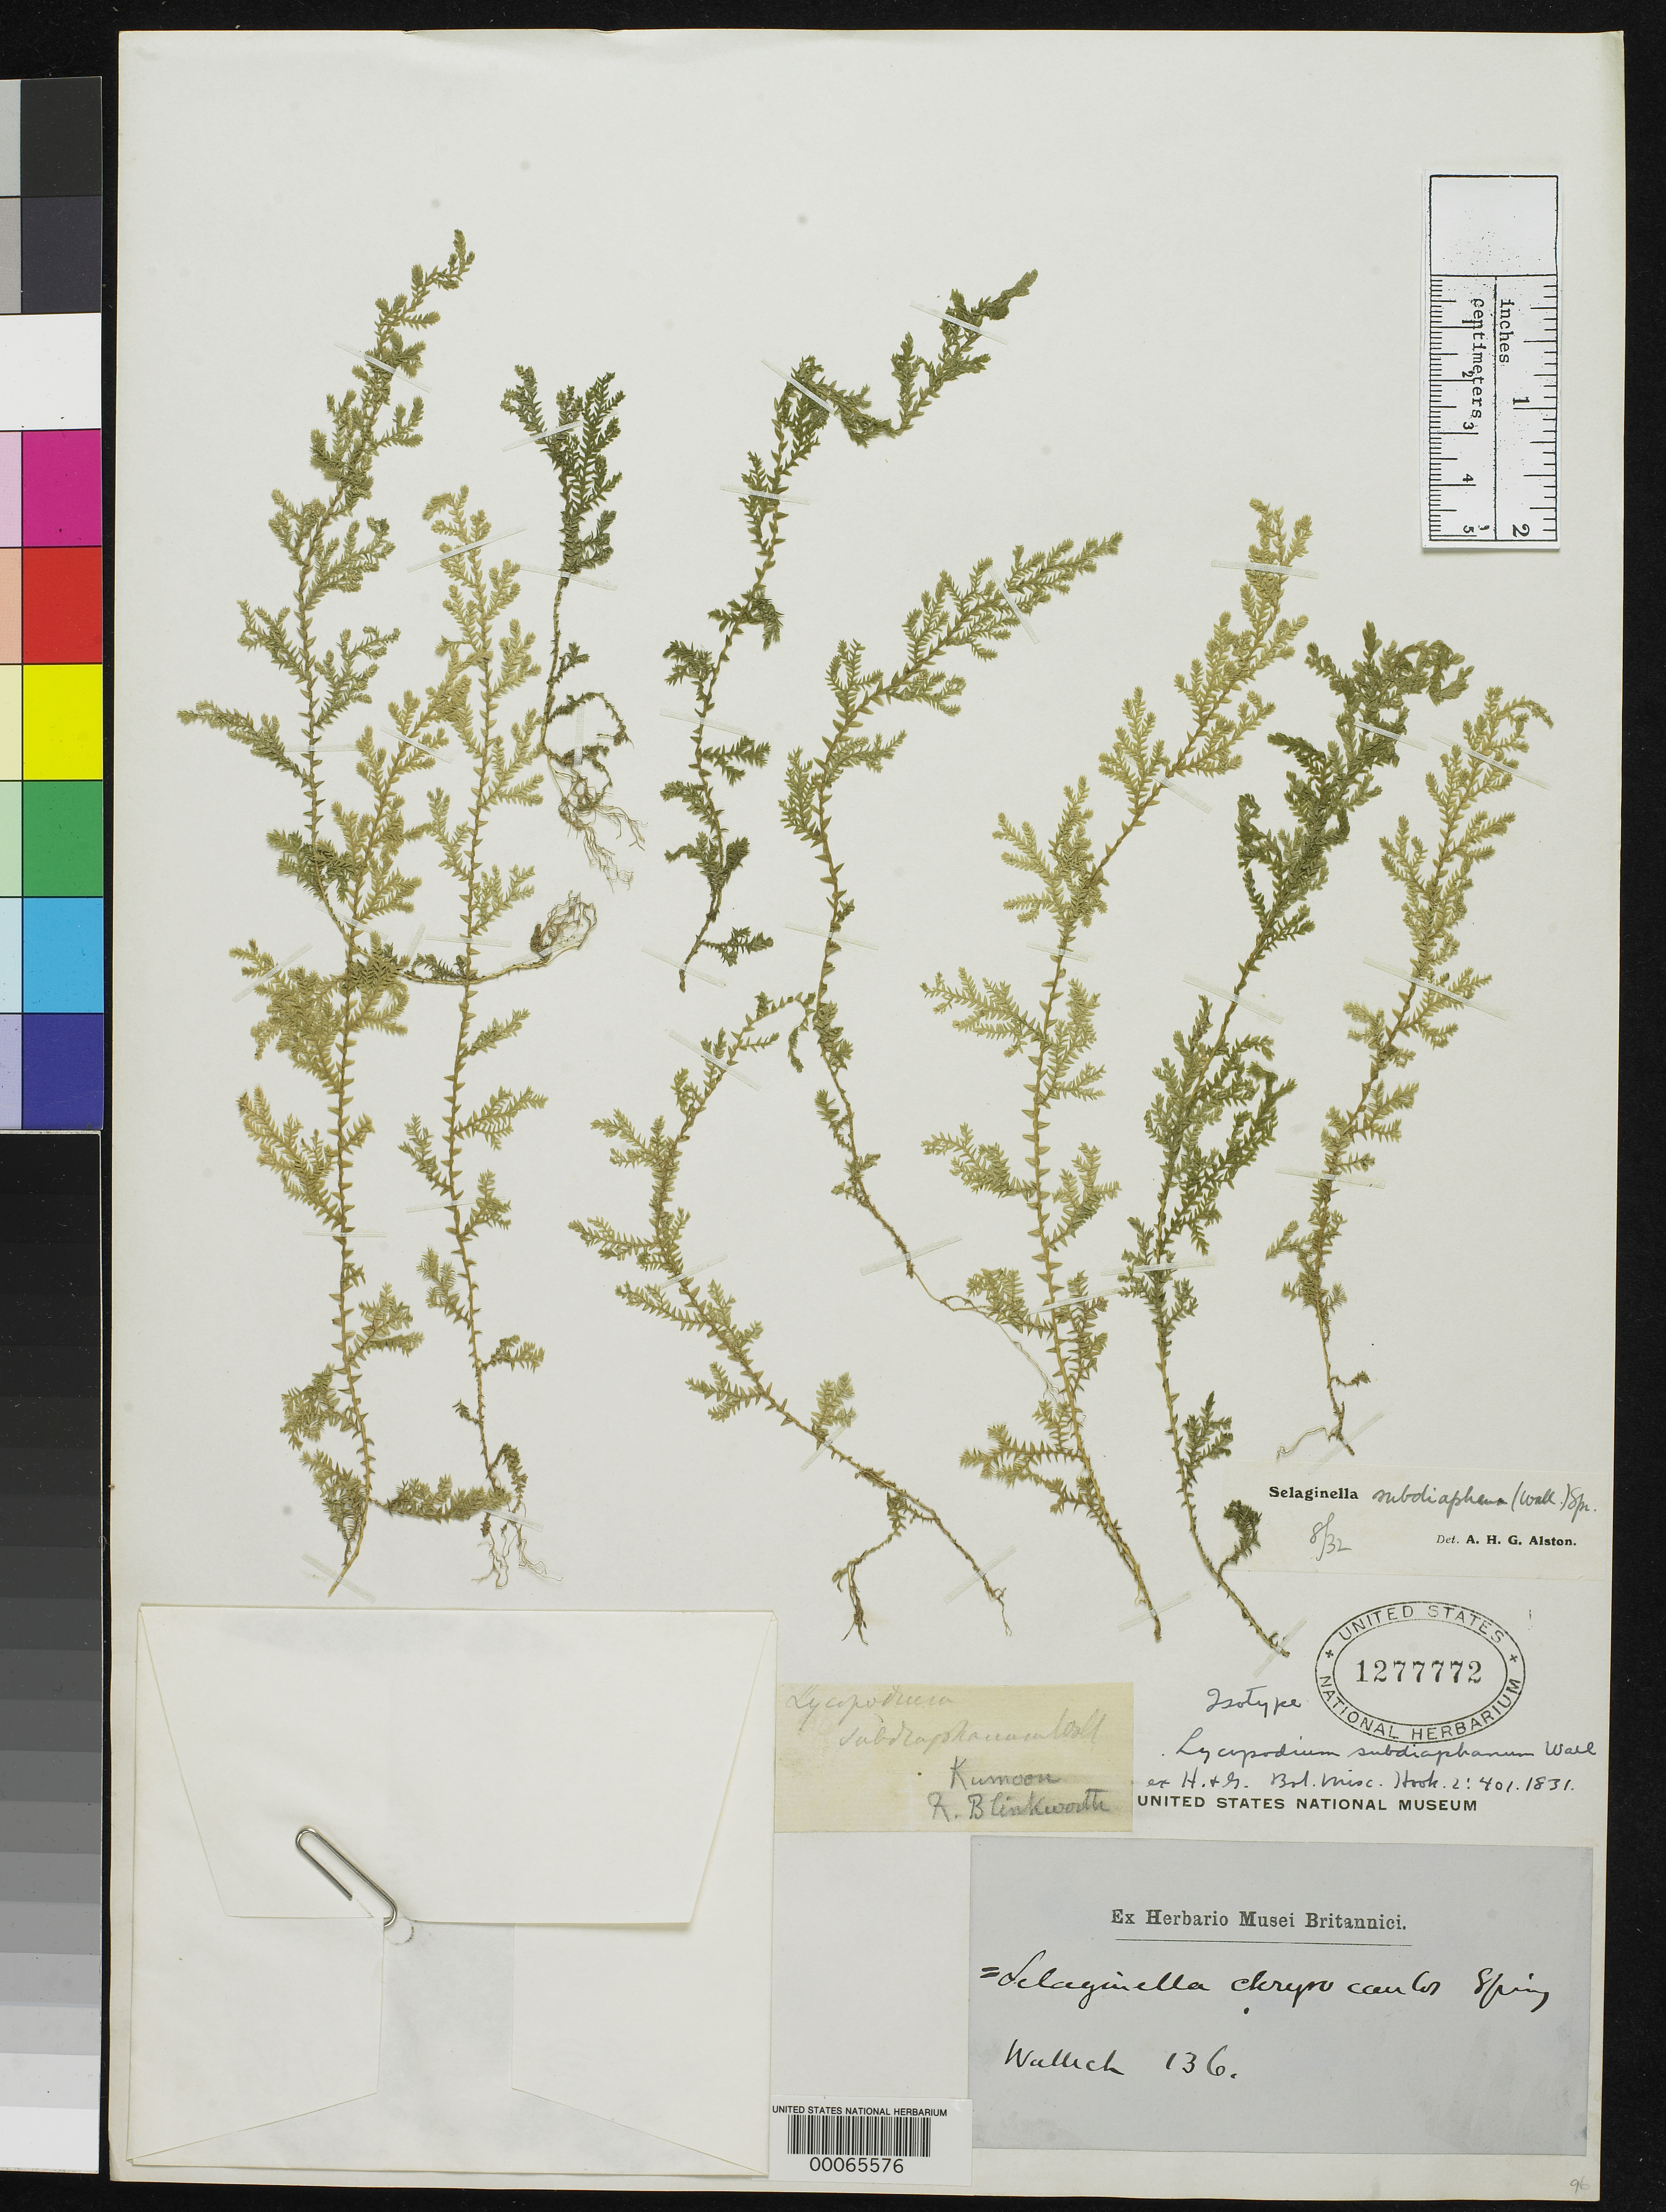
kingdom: Plantae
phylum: Tracheophyta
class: Lycopodiopsida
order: Lycopodiales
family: Lycopodiaceae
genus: Lycopodium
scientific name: Lycopodium subdiaphanum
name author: Wall. ex Hook. & Grev.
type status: Type Collection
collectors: N. Wallich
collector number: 136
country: India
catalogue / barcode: US 1277772